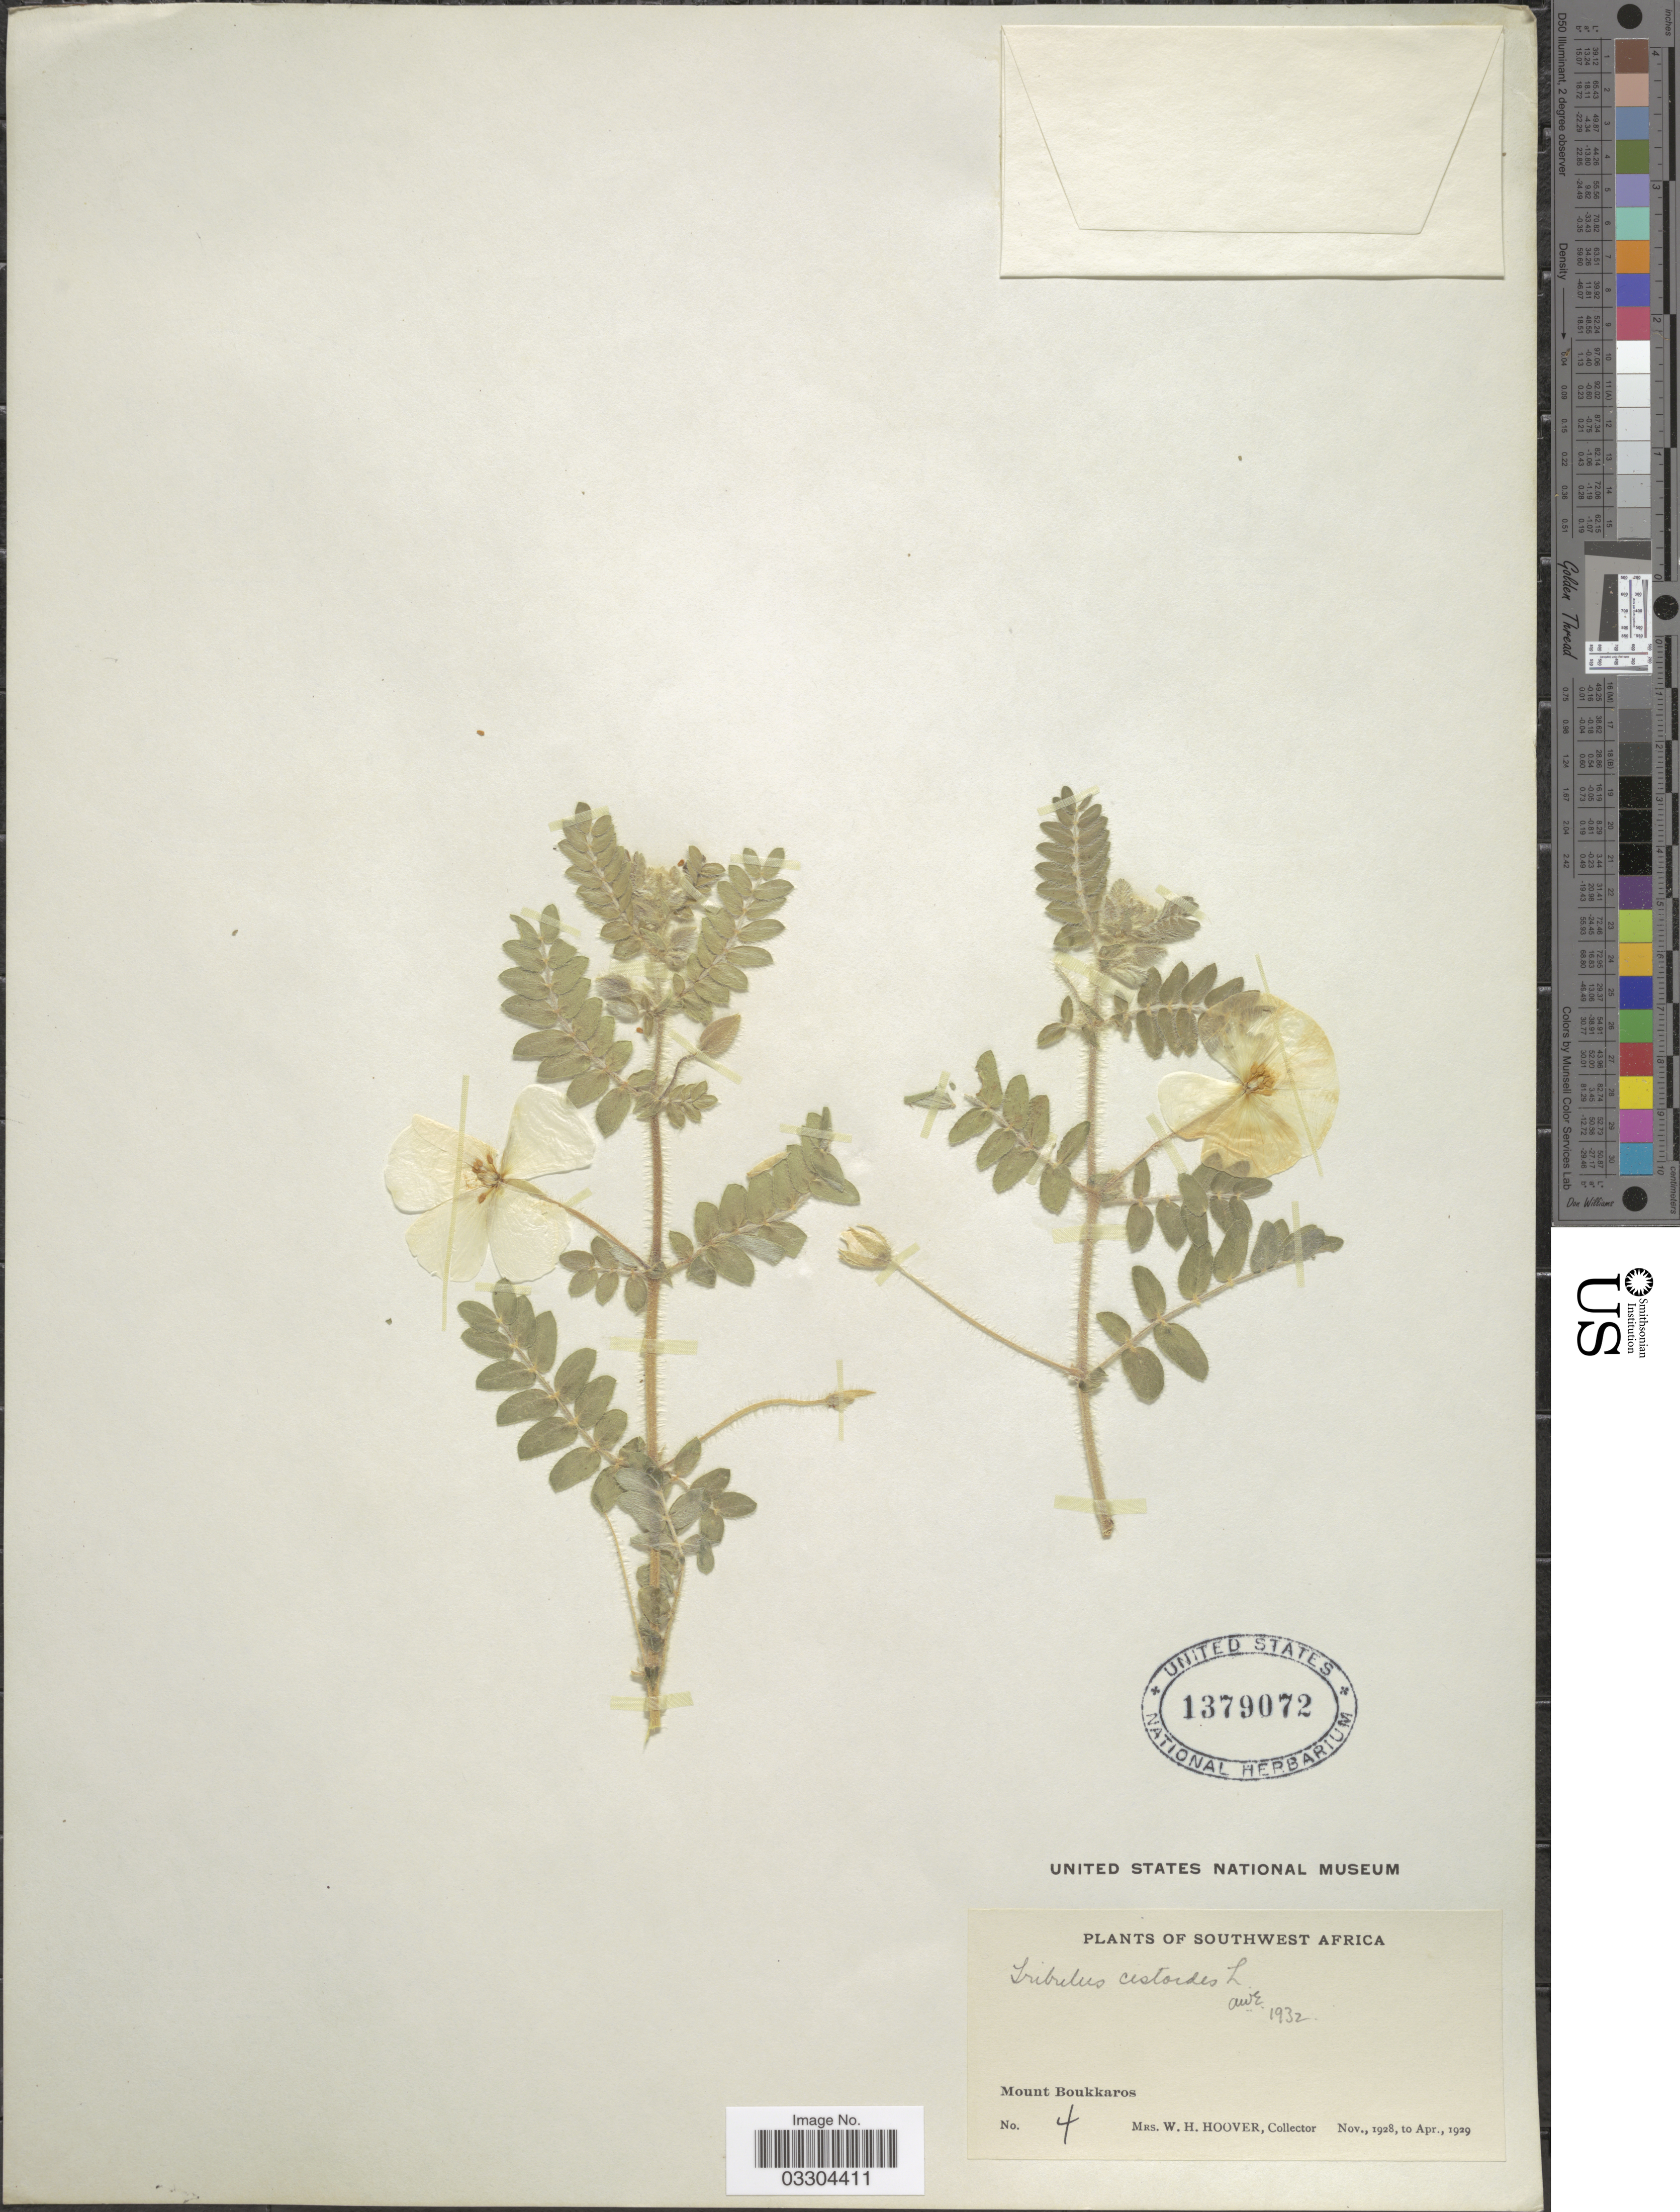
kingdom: Plantae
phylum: Tracheophyta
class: Magnoliopsida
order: Zygophyllales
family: Zygophyllaceae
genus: Tribulus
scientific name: Tribulus cistoides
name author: L.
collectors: W. Hoover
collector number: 4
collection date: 1928-11/1929-04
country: Namibia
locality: Southwest Africa. Mount Boukkaros.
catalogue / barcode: US 1379072